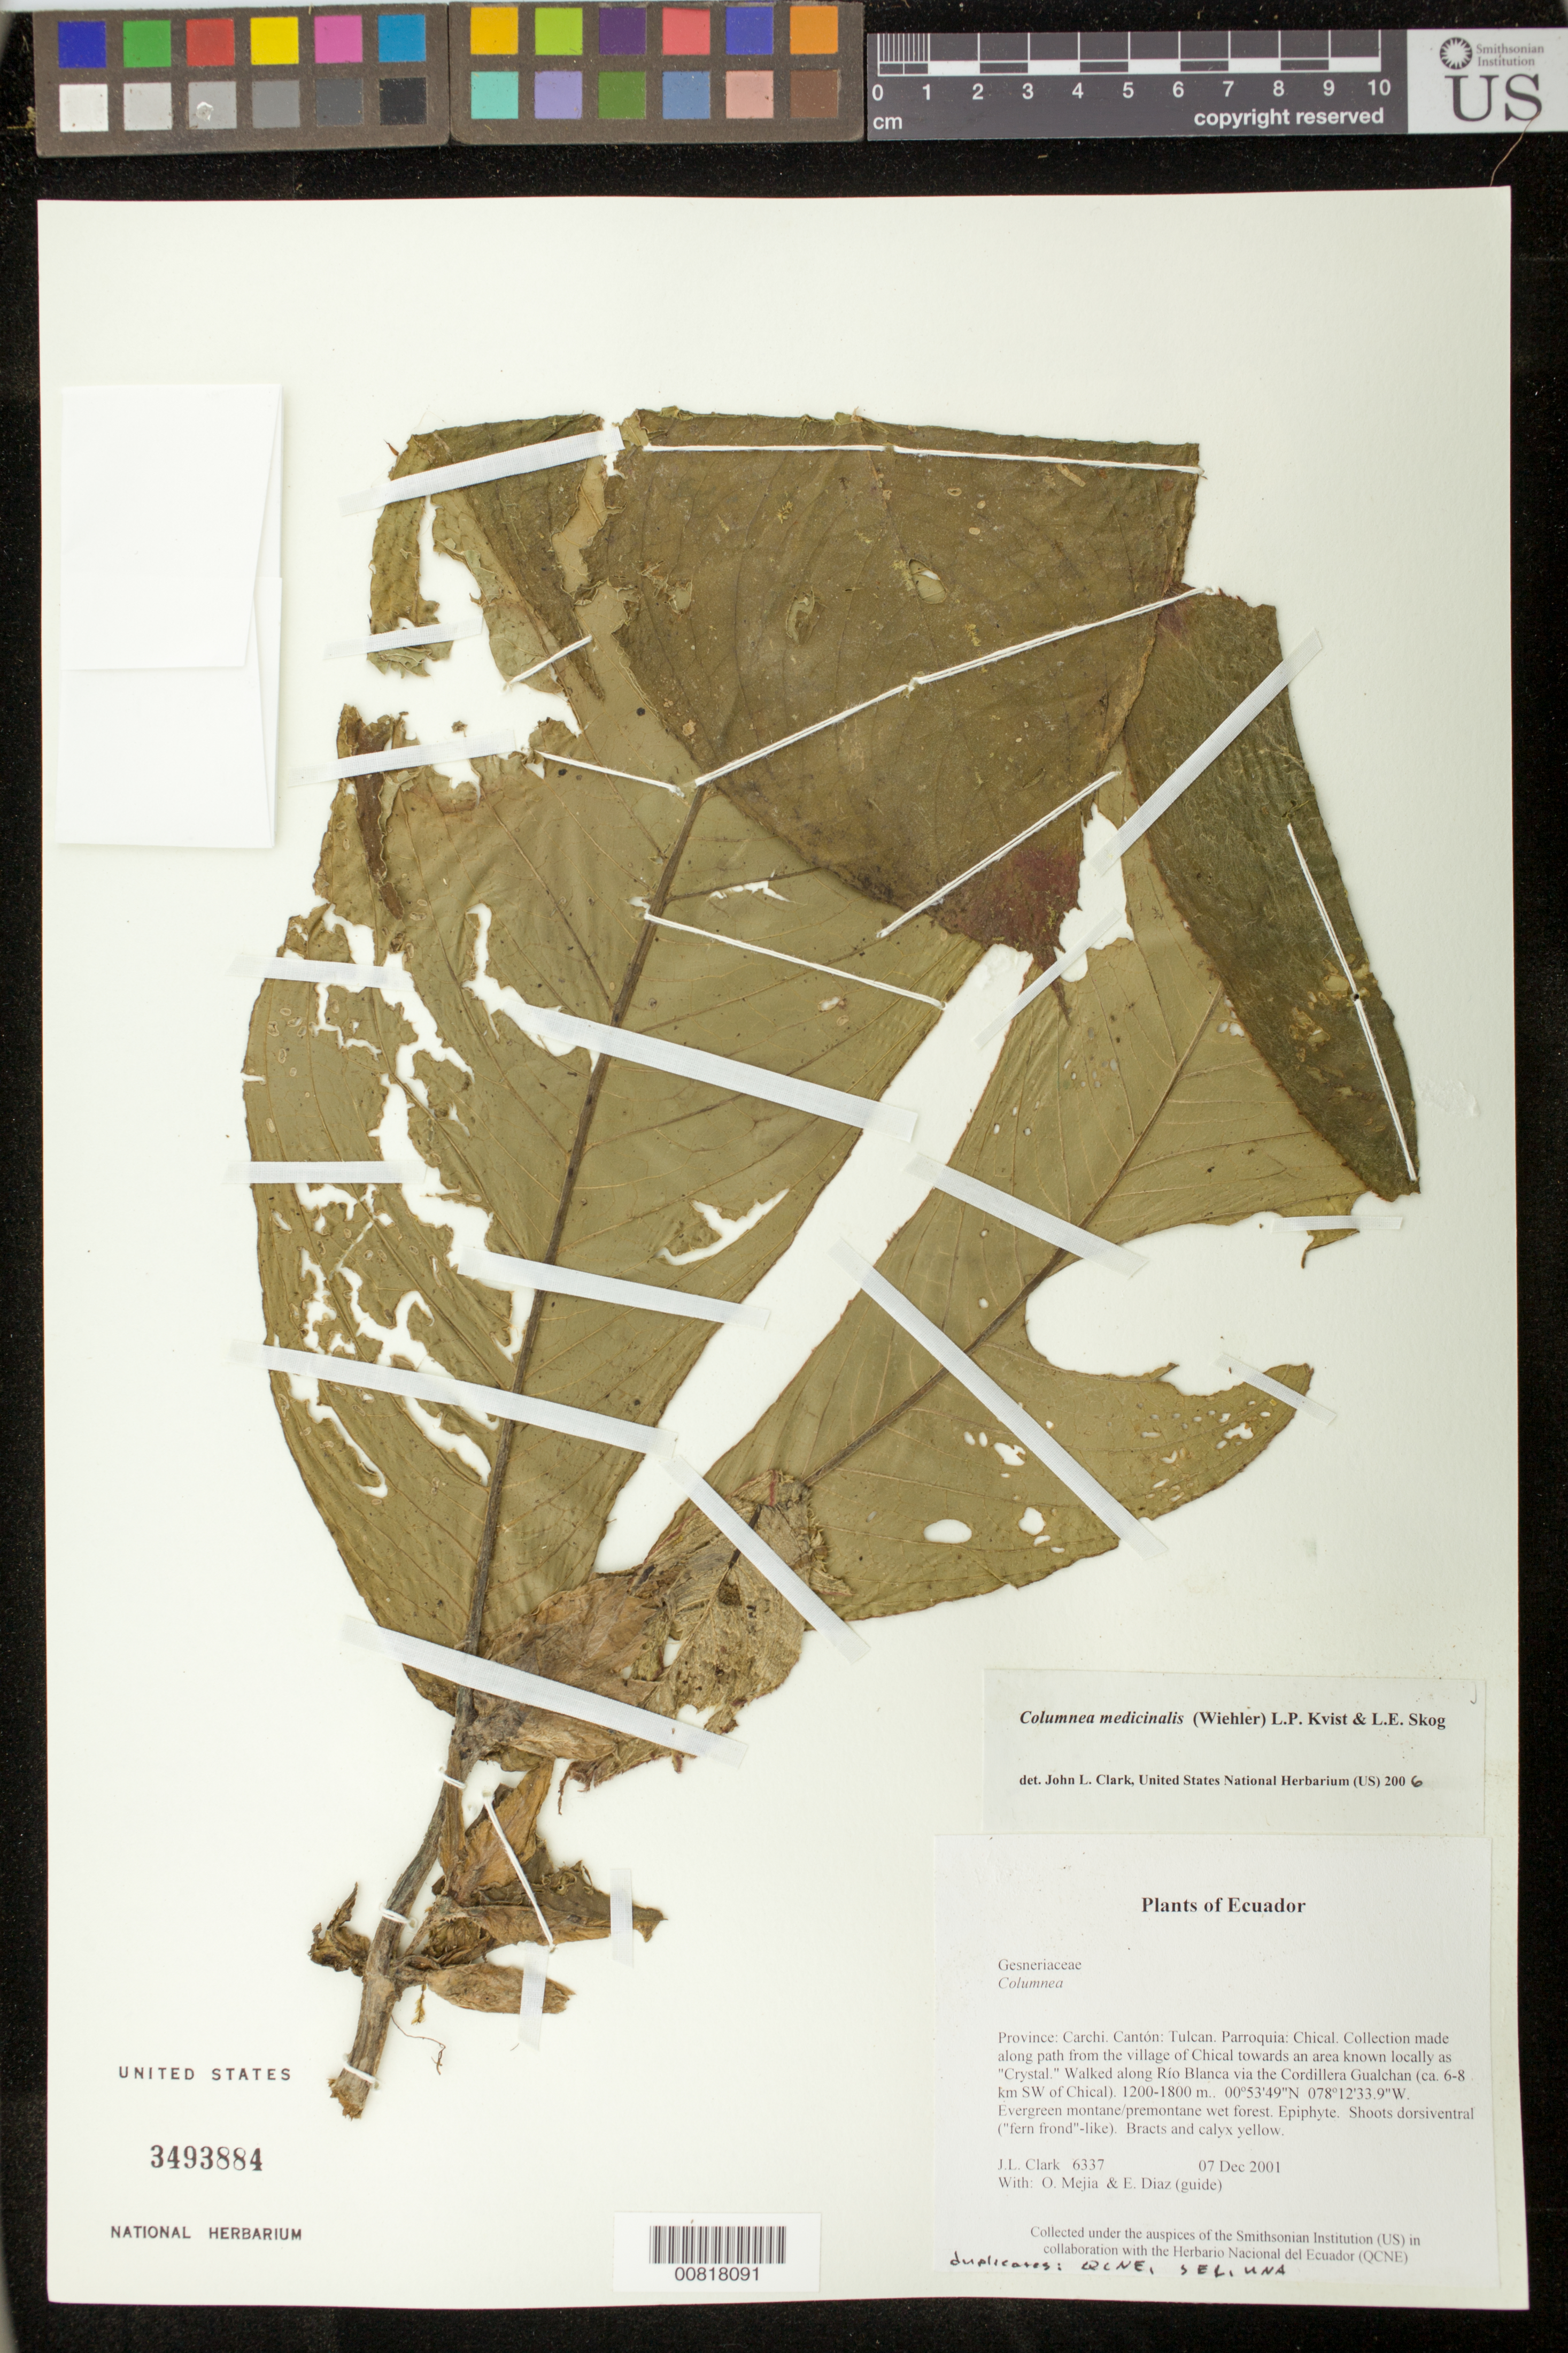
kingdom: Plantae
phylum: Tracheophyta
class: Magnoliopsida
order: Lamiales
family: Gesneriaceae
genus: Columnea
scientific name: Columnea medicinalis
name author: (Wiehler) L.E. Skog & L.P. Kvist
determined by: Clark, J. L., (SEL), The Marie Selby Botanical Garden (UNITED STATES)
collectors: J. L. Clark, O. Mejia & E. Diaz (guide)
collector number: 6337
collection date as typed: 07 Dec 2001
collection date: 2001-12-07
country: Ecuador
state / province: Carchi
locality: Tulcan. Parroquia: Chical. Collection made along path from the village of Chical towards an area known locally as "Crystal." Walked along Río Blanca via the Cordillera Gualchan (ca. 6-8 km SW of Chical).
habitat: Evergreen montane/premontane wet forest.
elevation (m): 1200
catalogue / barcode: US 3493884